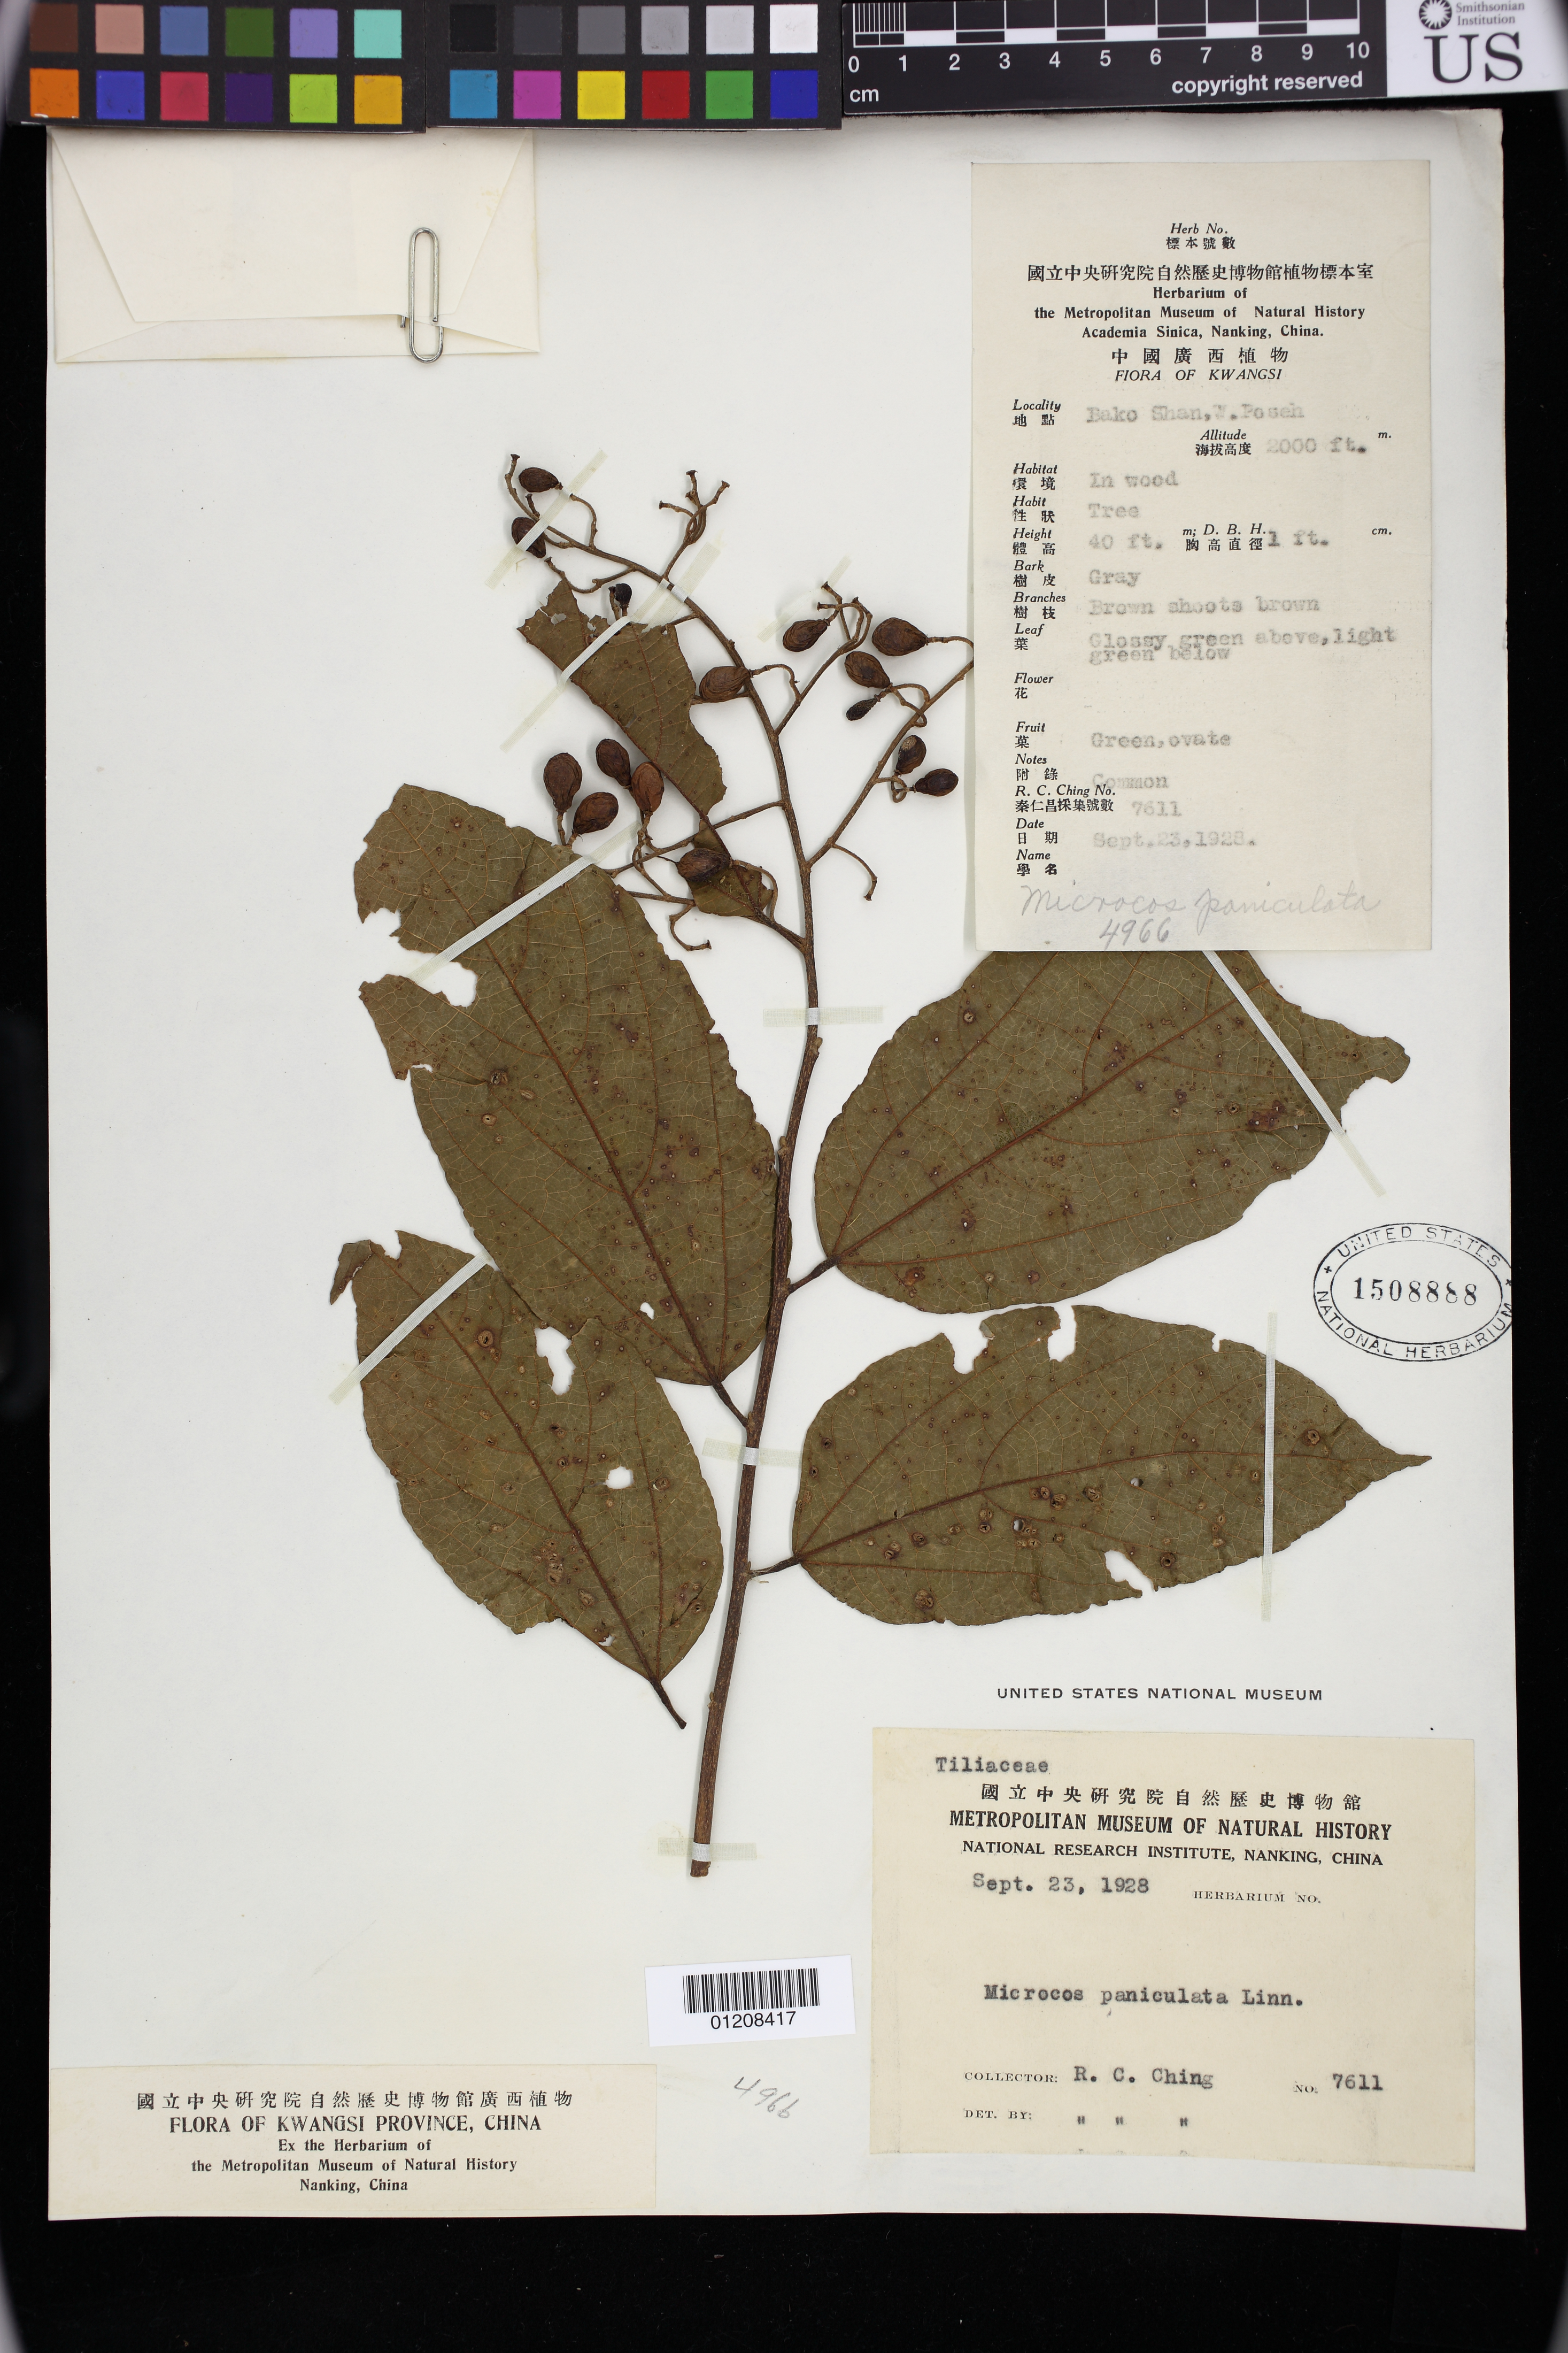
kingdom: Plantae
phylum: Tracheophyta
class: Magnoliopsida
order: Malvales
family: Malvaceae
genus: Microcos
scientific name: Microcos paniculata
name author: L.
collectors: R. C. Ching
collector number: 7611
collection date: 1928-09-23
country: China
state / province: Guangxi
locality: Bako Shan, W. Poseh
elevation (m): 610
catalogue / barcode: US 1508888